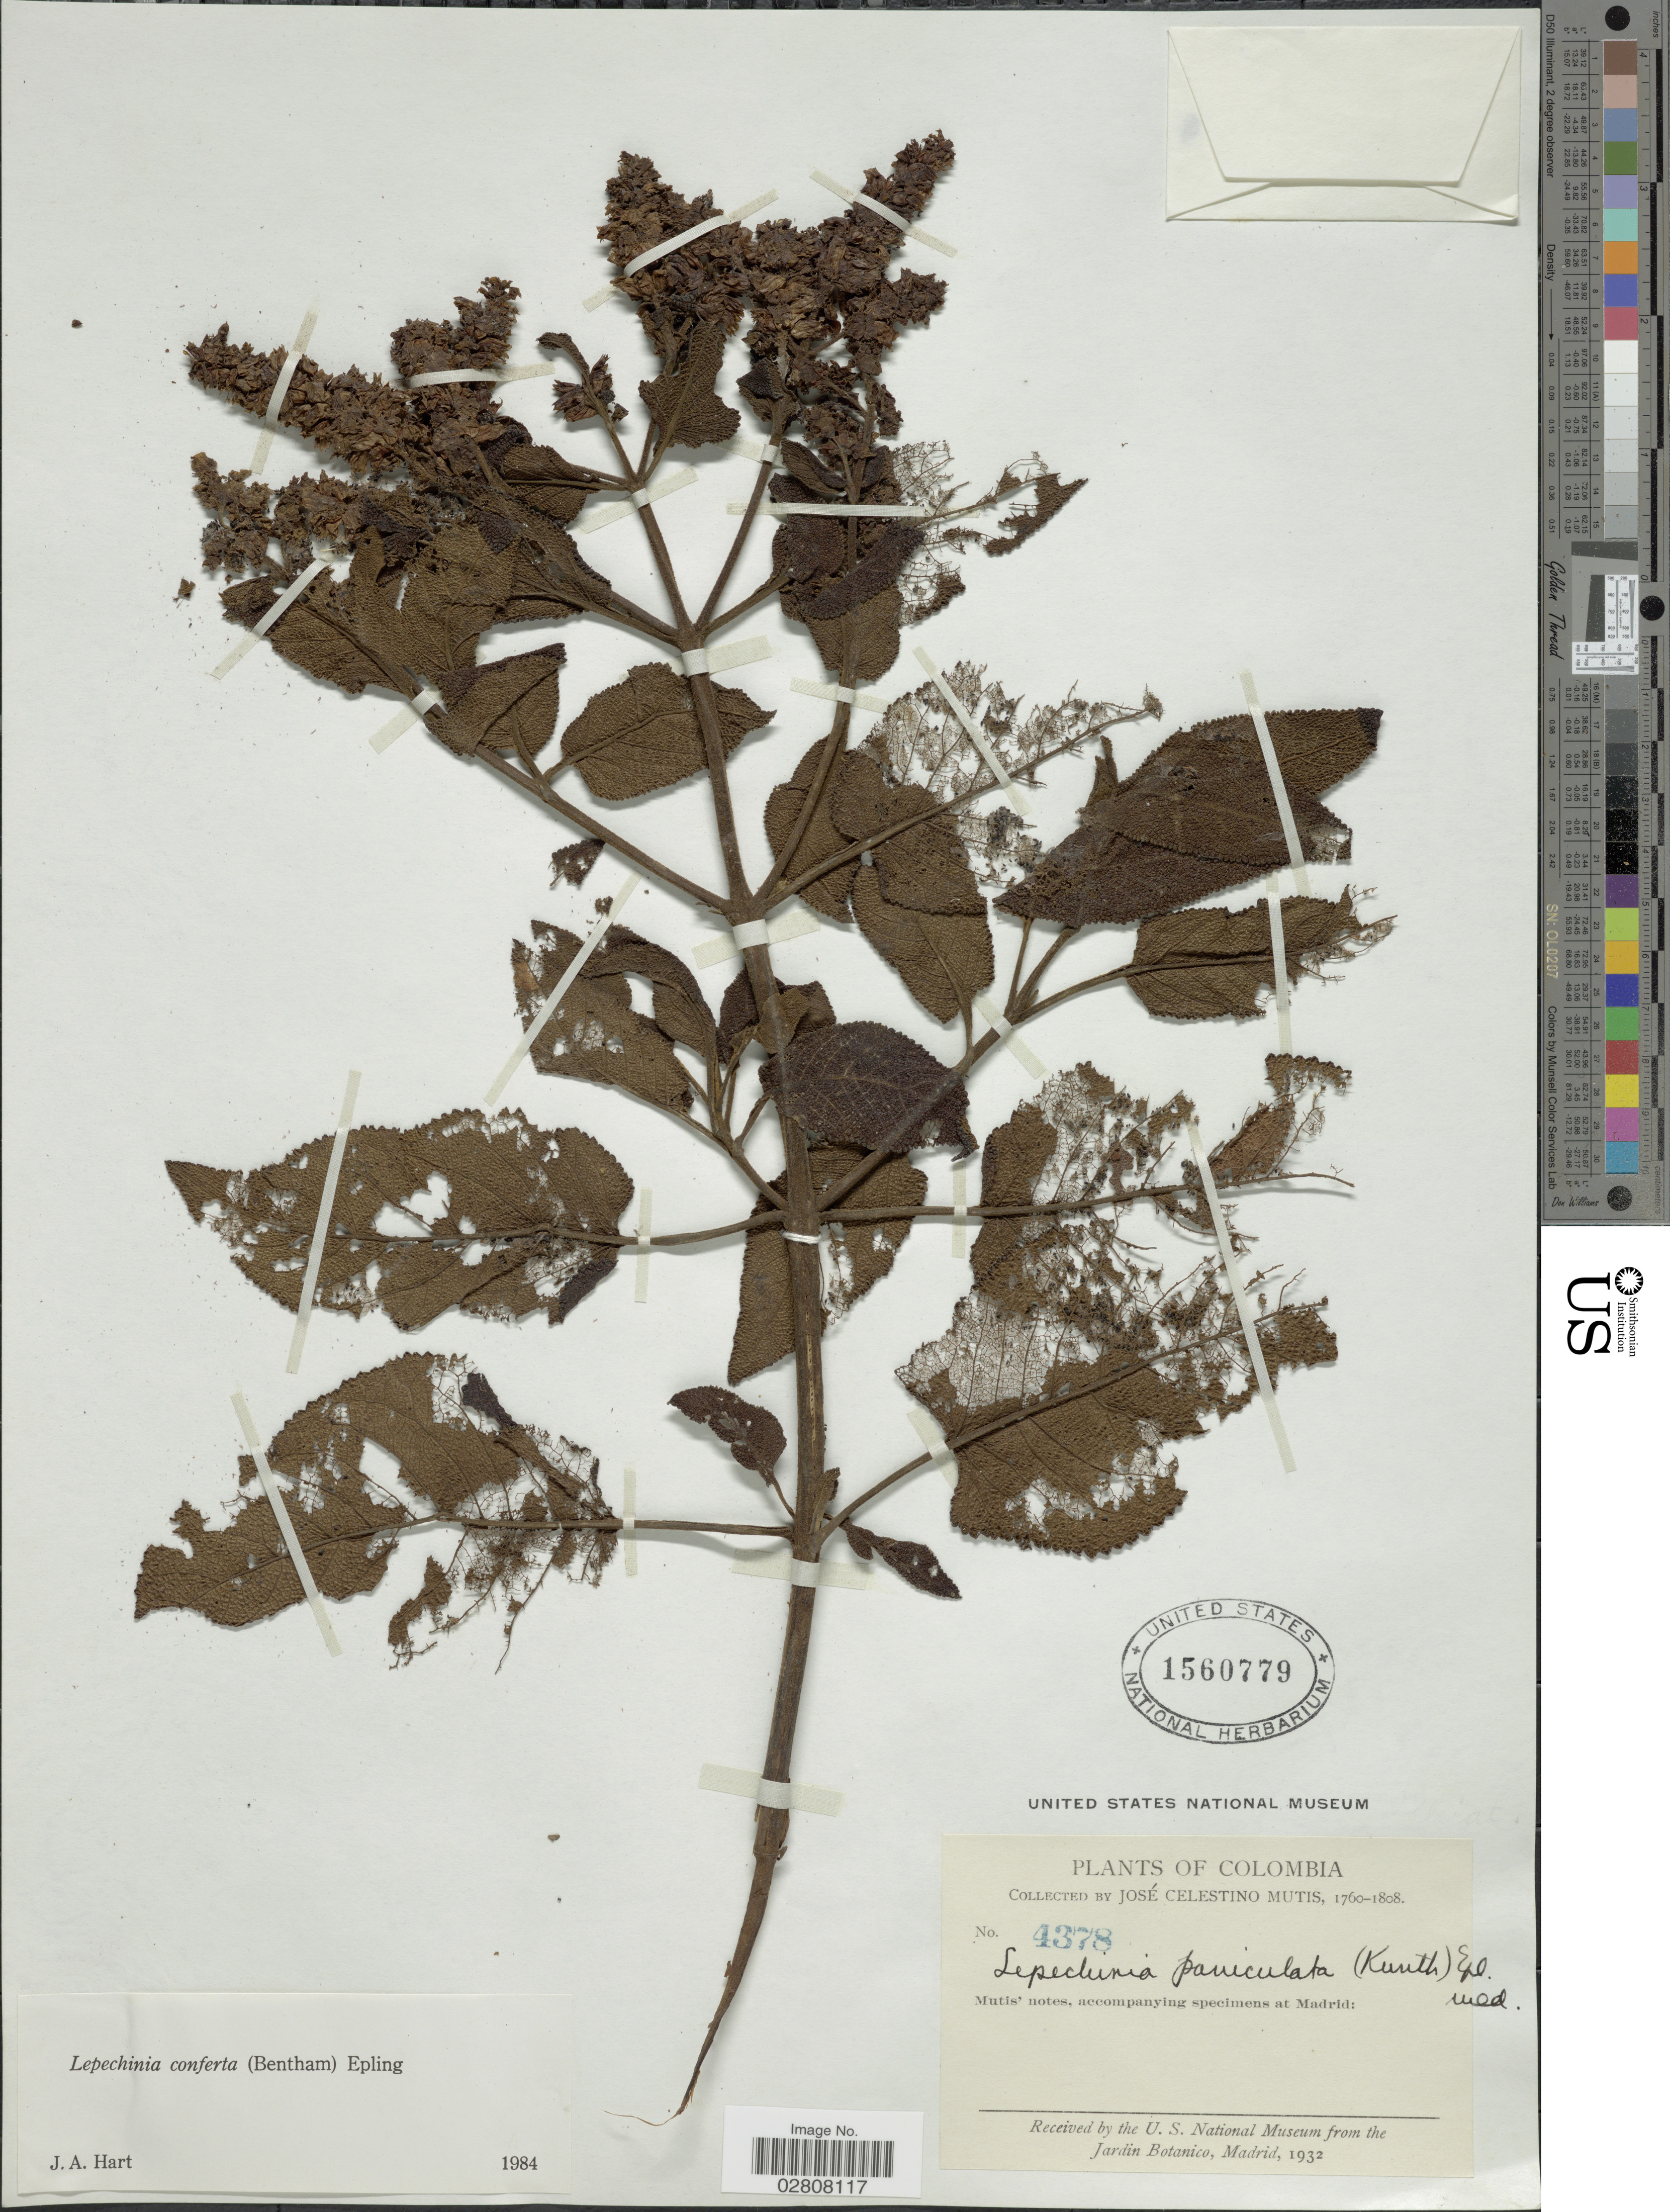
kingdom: Plantae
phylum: Tracheophyta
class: Magnoliopsida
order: Lamiales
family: Lamiaceae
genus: Lepechinia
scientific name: Lepechinia conferta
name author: (Benth.) Epling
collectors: J. C. B. Mutis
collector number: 4378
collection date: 1760/1808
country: Colombia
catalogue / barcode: US 1560779